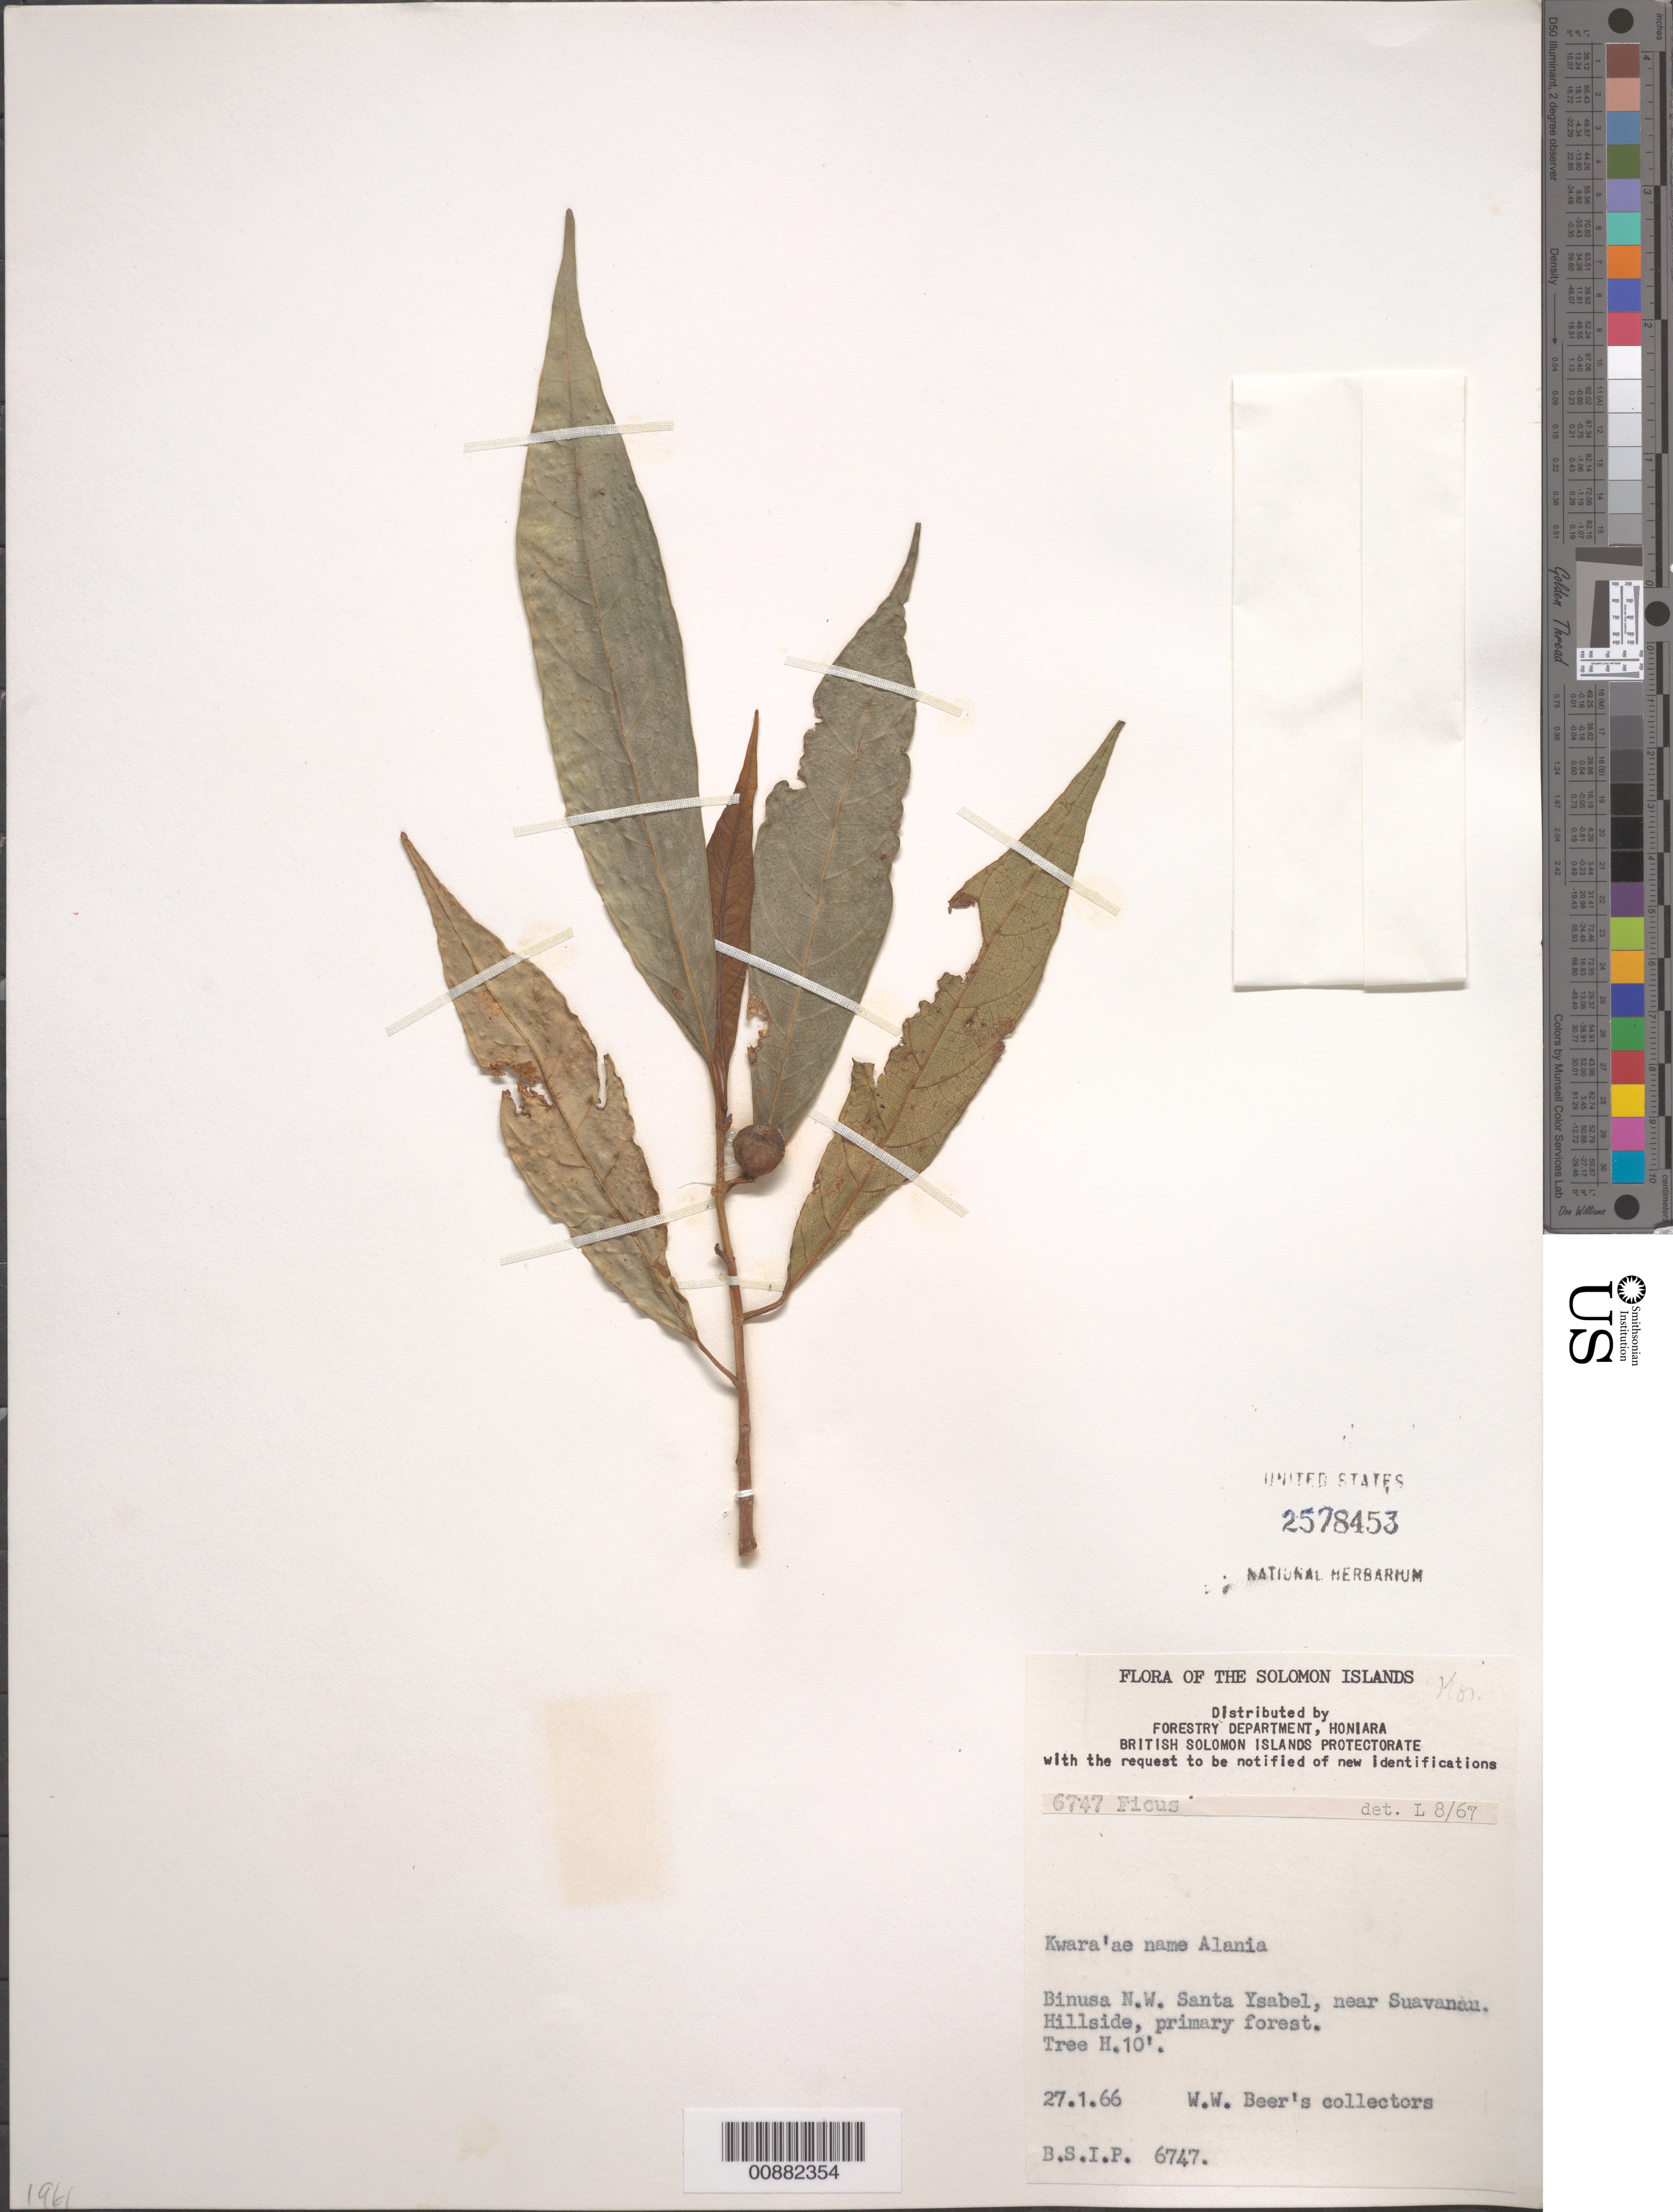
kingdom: Plantae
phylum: Tracheophyta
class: Magnoliopsida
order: Rosales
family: Moraceae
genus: Ficus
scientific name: Ficus sp.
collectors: W. Beer's Collectors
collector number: BSIP 6747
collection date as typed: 27 Jan 1966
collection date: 1966-01-27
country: Solomon Islands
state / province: Isabel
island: Santa Isabel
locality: Binusa W Santa Ysabel, near Suavanau.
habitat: Hillside, primary forest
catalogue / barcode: US 2578453